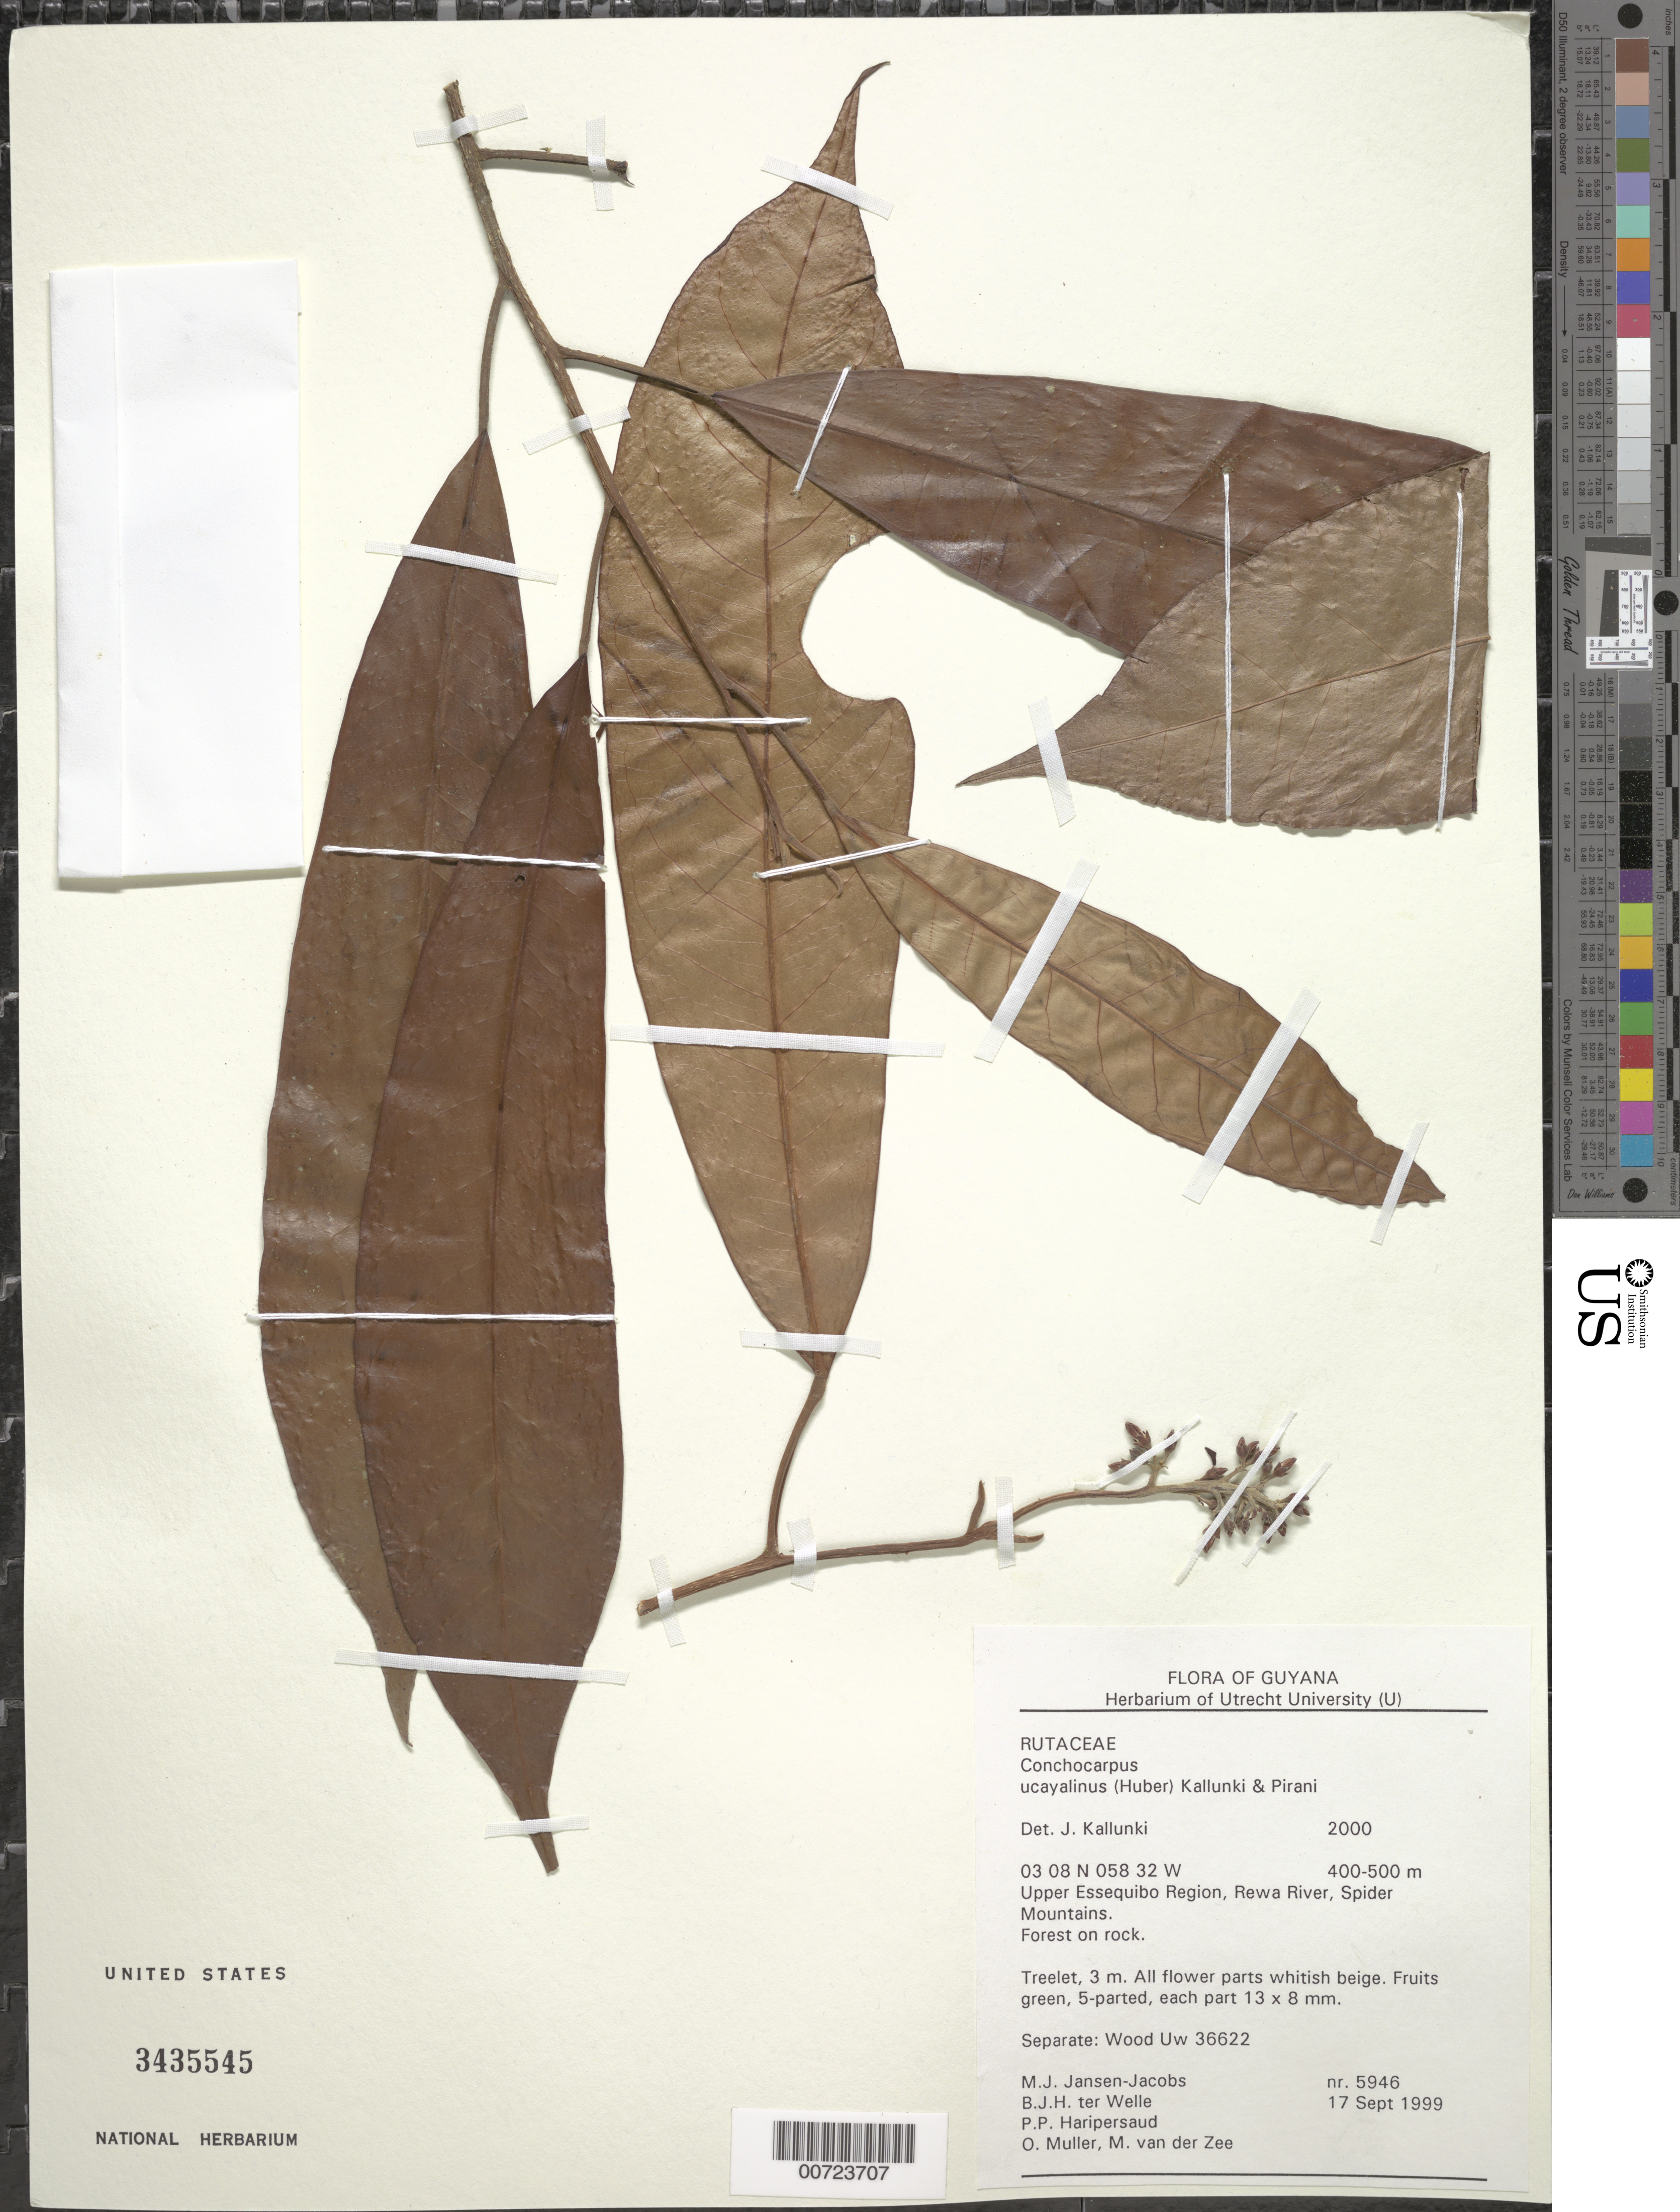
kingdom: Plantae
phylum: Tracheophyta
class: Magnoliopsida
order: Sapindales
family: Rutaceae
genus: Conchocarpus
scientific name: Conchocarpus ucayalinus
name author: (Huber) Kallunki & Pirani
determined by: Kallunki, Jacquelyn A.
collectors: M. J. Jansen-Jacobs, B. Welle, P. Haripersaud, O. Muller & M. van der Zee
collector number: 5946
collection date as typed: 17-Sep-99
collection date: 1999-09-17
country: Guyana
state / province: U. Takutu-U. Essequibo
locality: Rewa River, Spider Mts., Upper Essequibo Region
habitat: Forest on rock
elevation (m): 400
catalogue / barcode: US 3435545